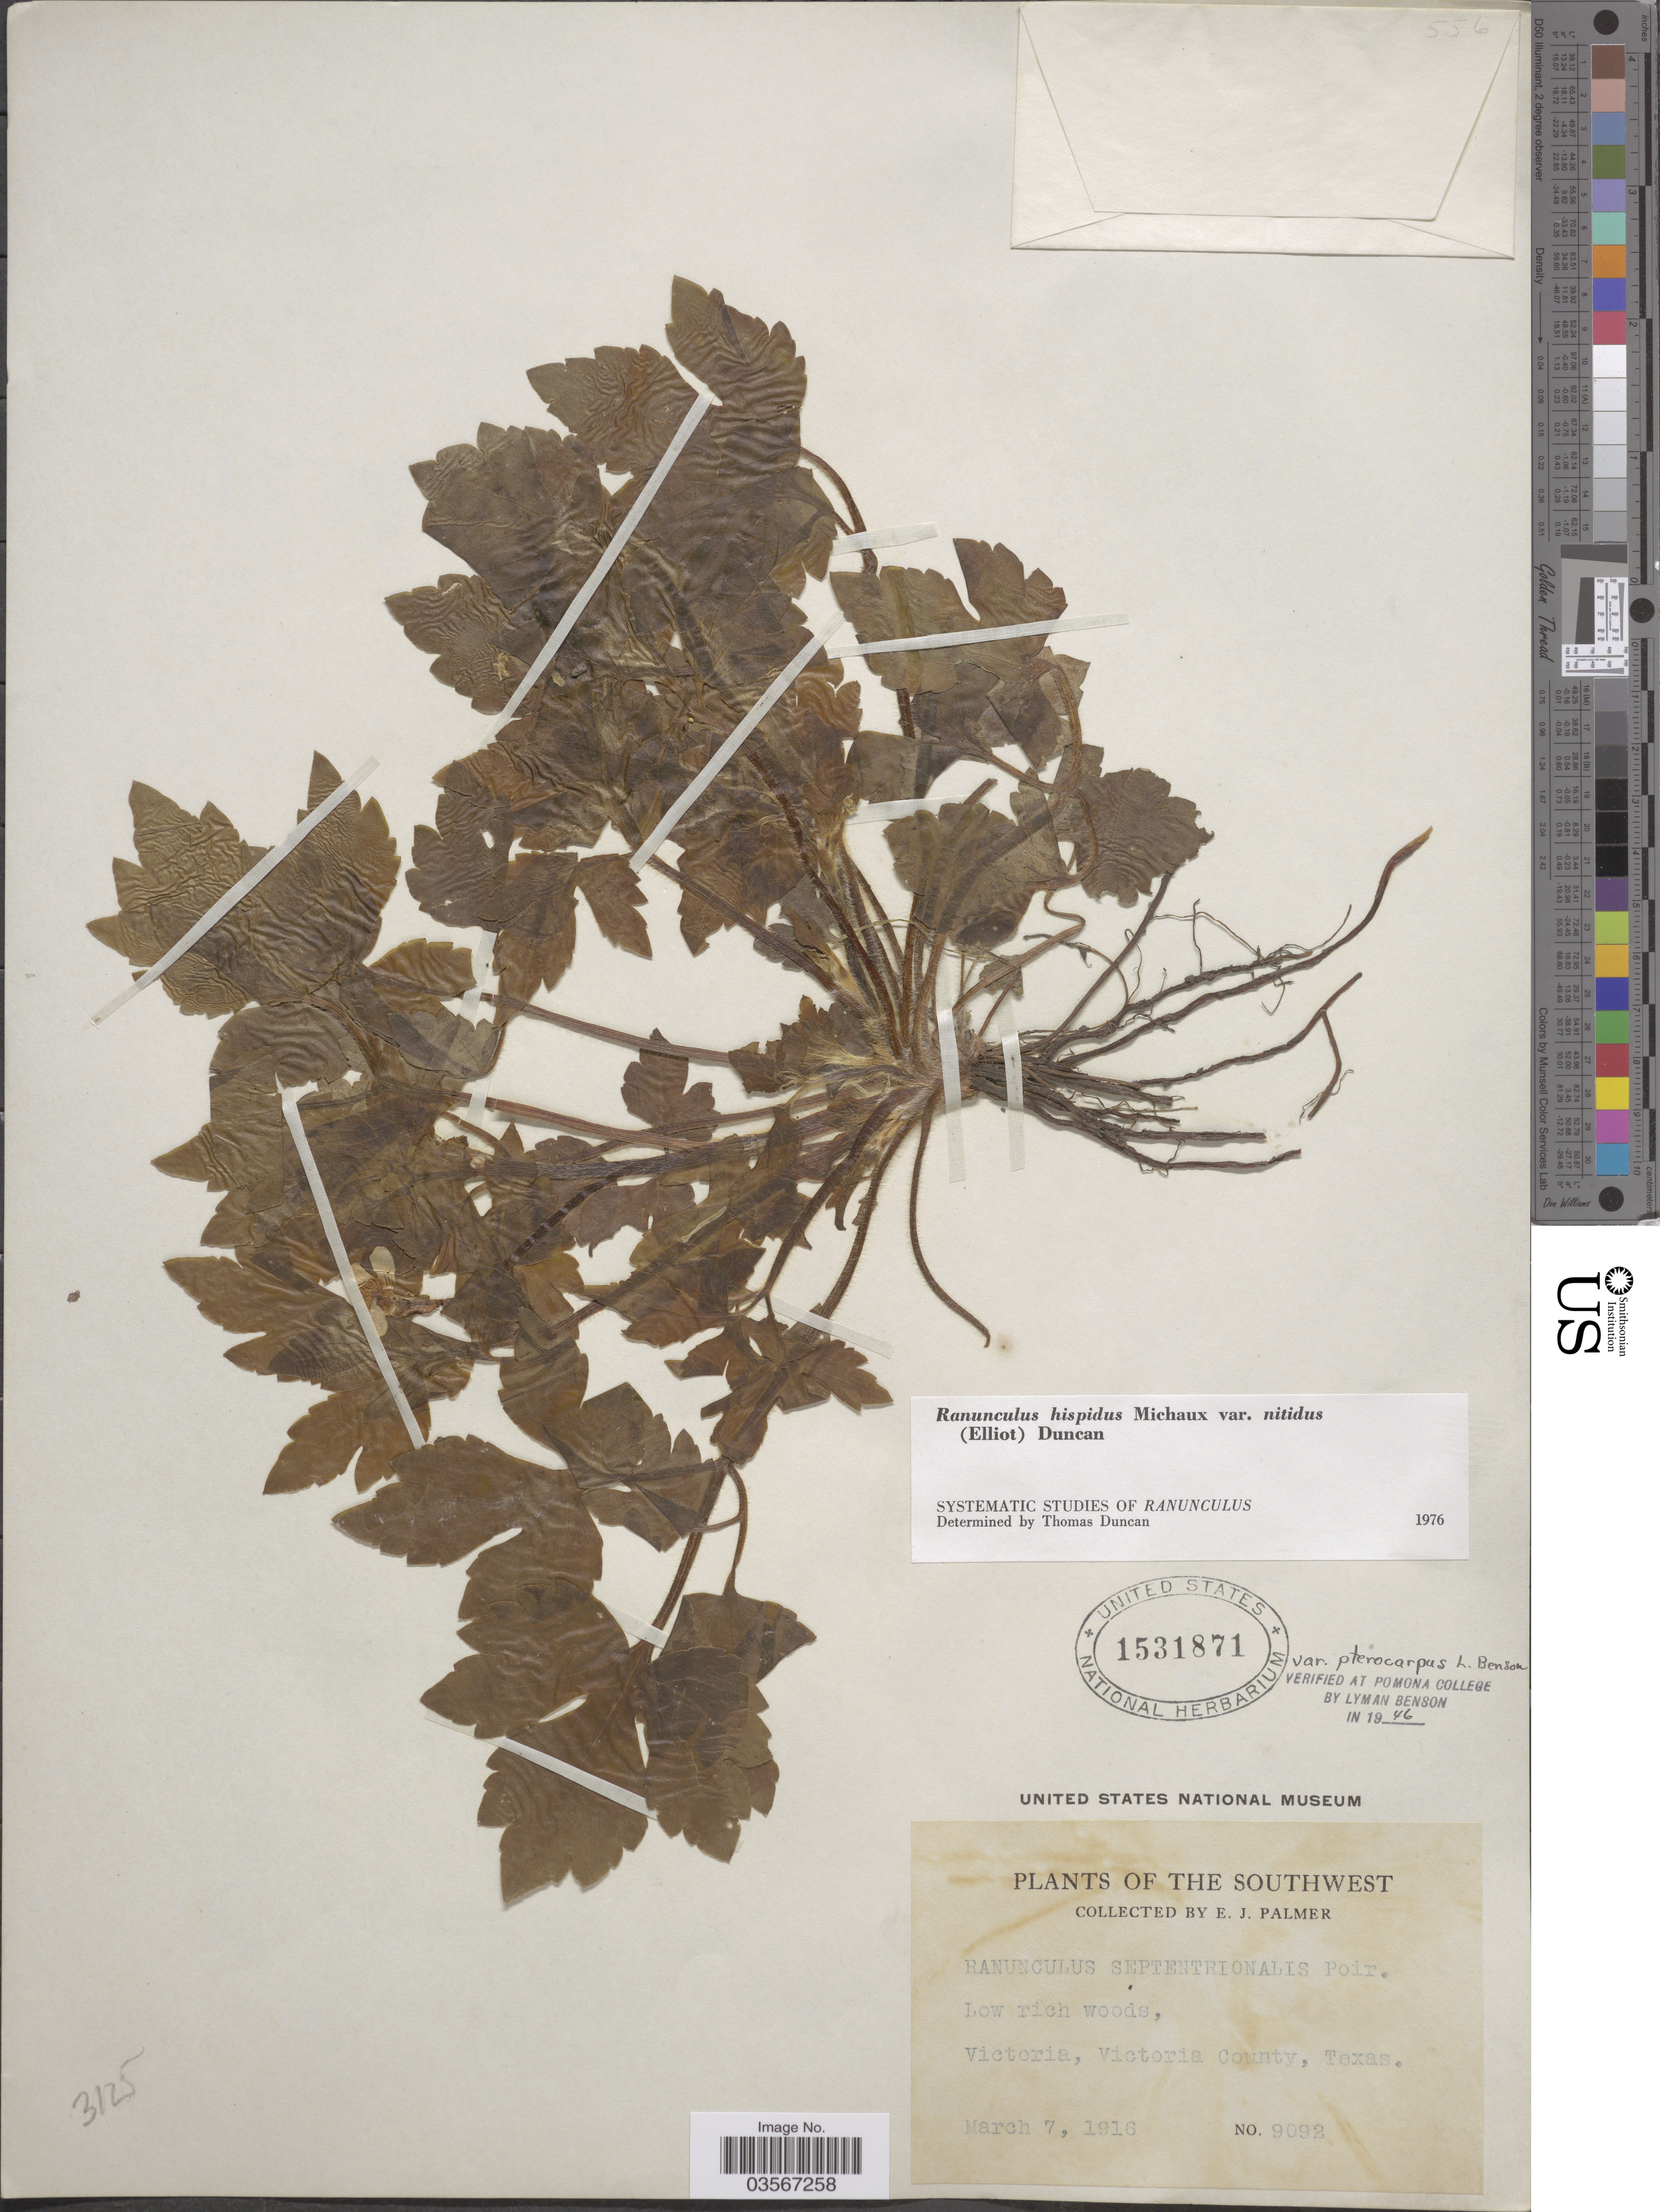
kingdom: Plantae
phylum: Tracheophyta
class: Magnoliopsida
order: Ranunculales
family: Ranunculaceae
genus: Ranunculus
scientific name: Ranunculus hispidus var. nitidus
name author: (Chapm.) T. Duncan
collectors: E. J. Palmer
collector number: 9092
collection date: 1916-03-07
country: United States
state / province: Texas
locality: The Southwest. Victoria, Victoria County.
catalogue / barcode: US 1531871